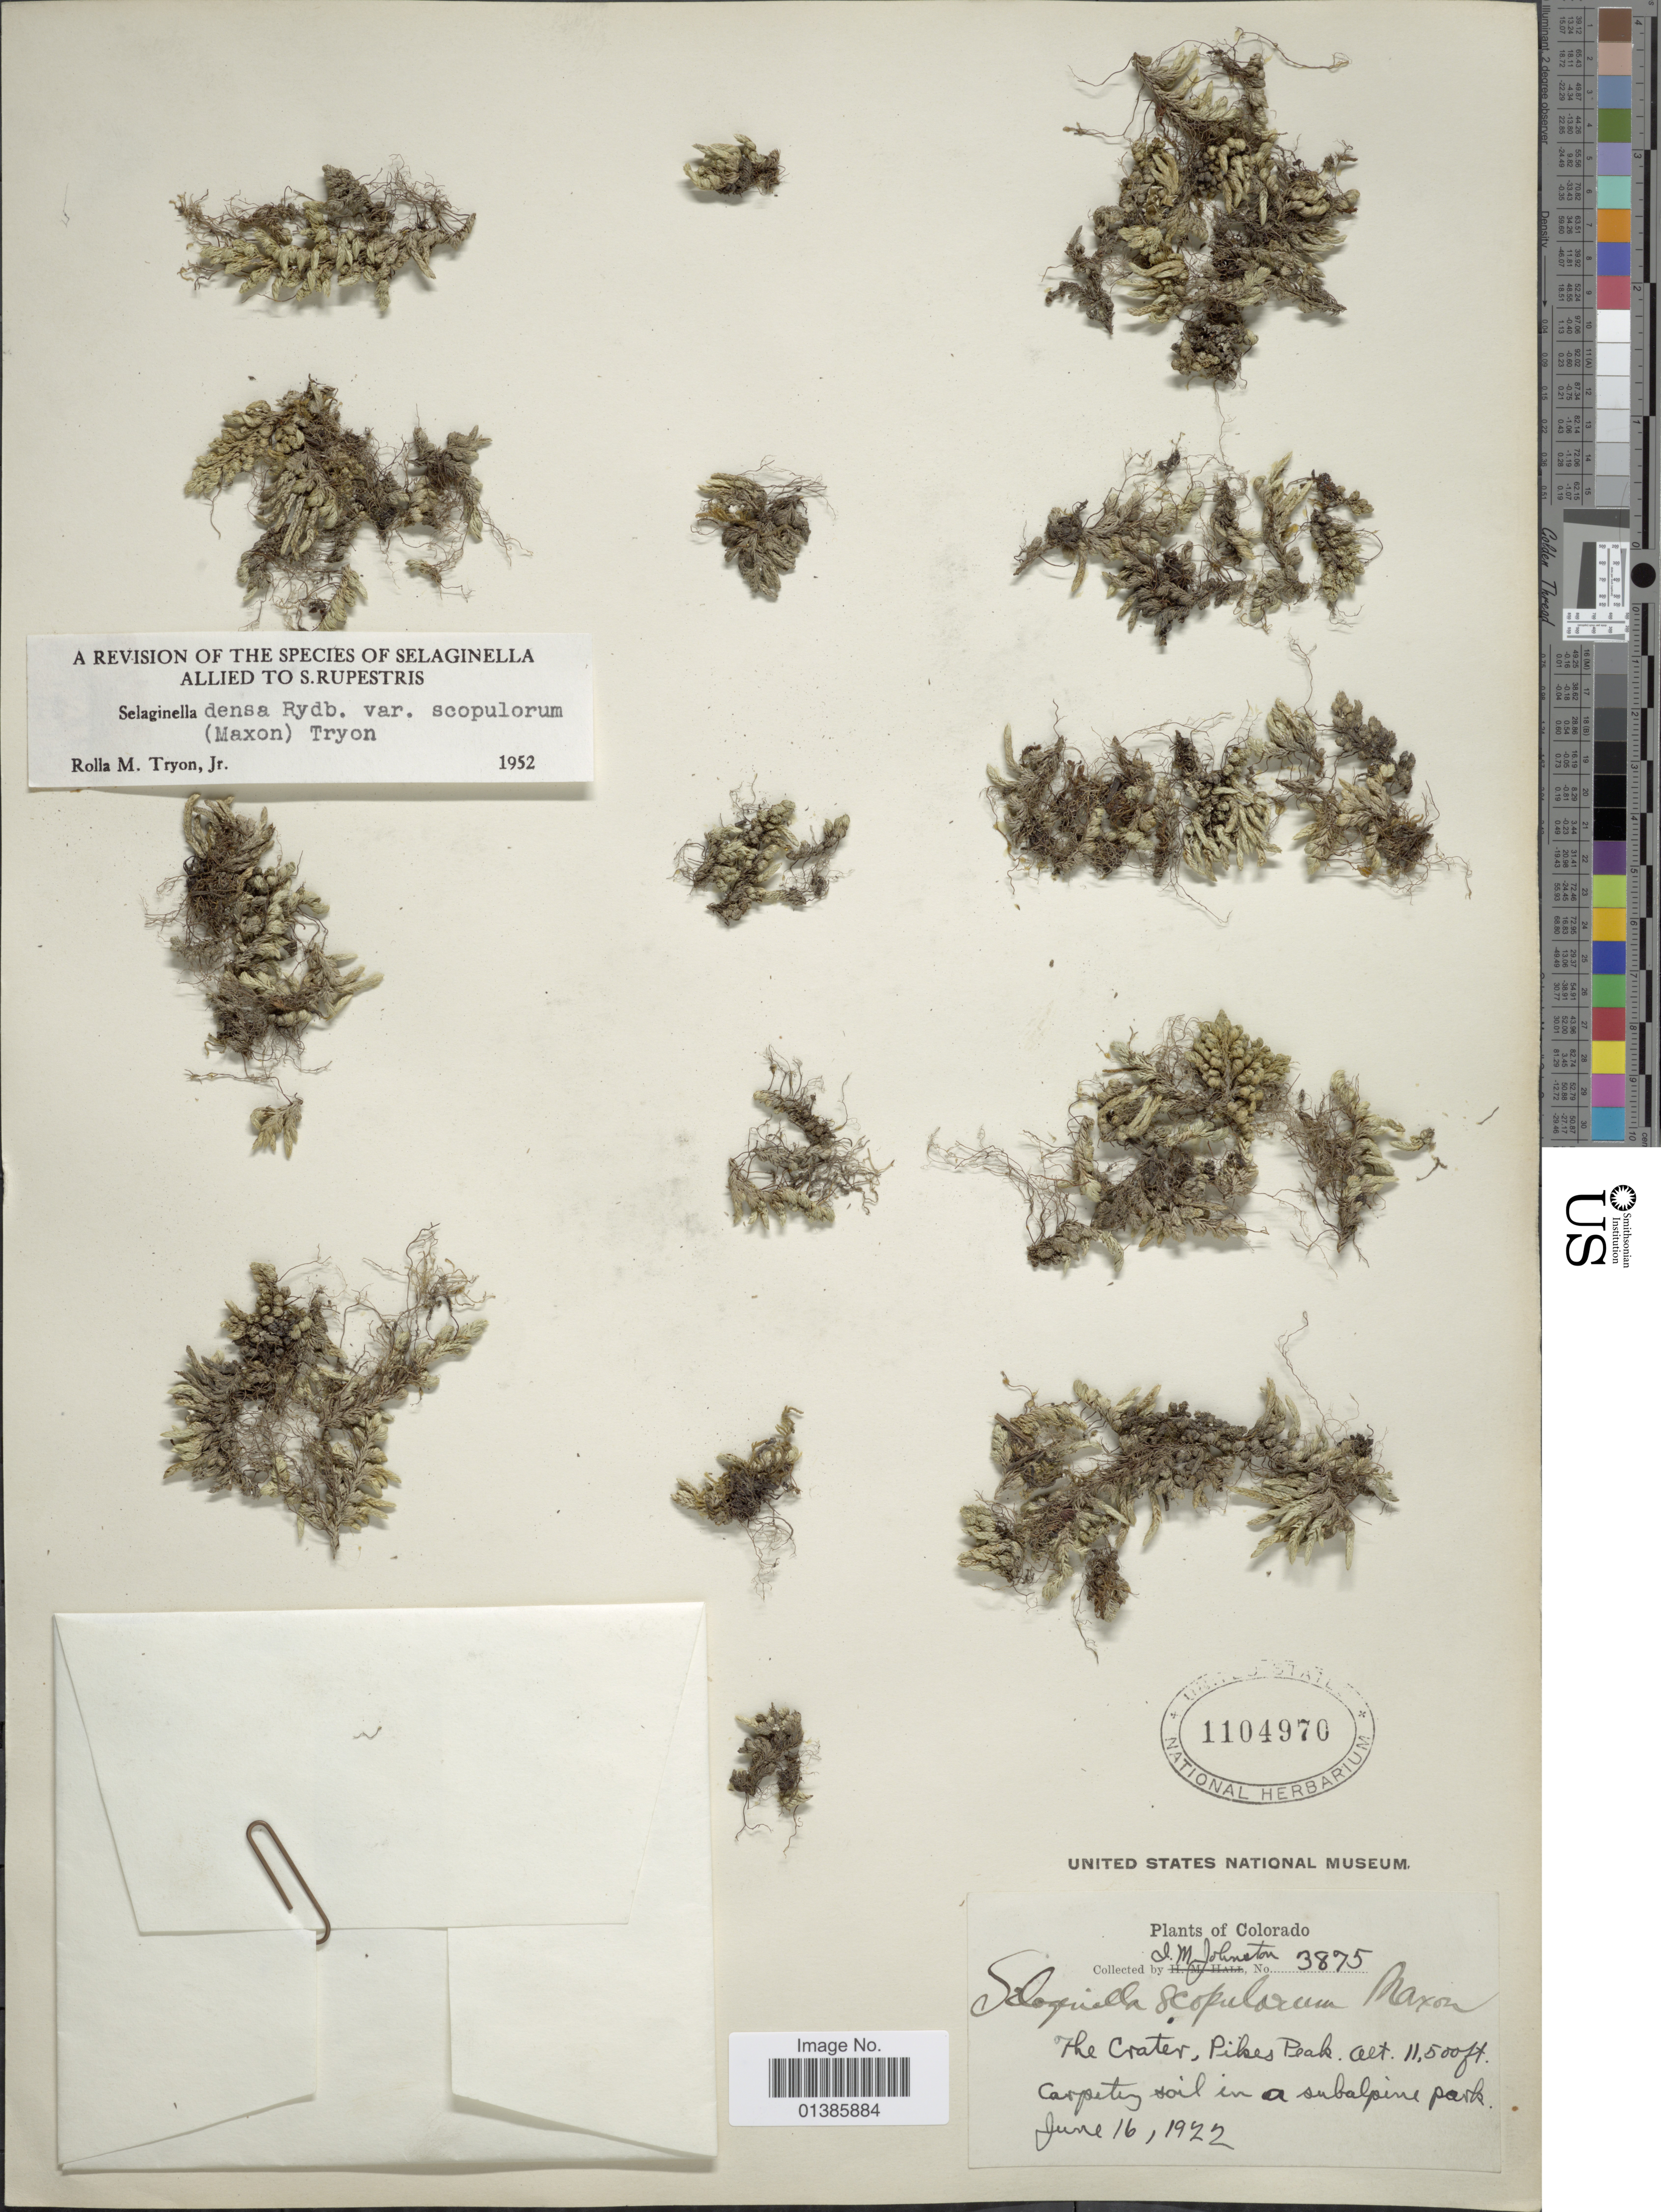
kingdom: Plantae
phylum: Tracheophyta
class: Lycopodiopsida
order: Selaginellales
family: Selaginellaceae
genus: Selaginella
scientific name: Selaginella densa var. scopulorum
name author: (Maxon) R.M. Tryon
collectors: I.M. Johnston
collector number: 3875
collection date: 1922-06-16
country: United States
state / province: Colorado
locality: The Crater, Pikes Peak.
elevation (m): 3505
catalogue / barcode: US 1104970